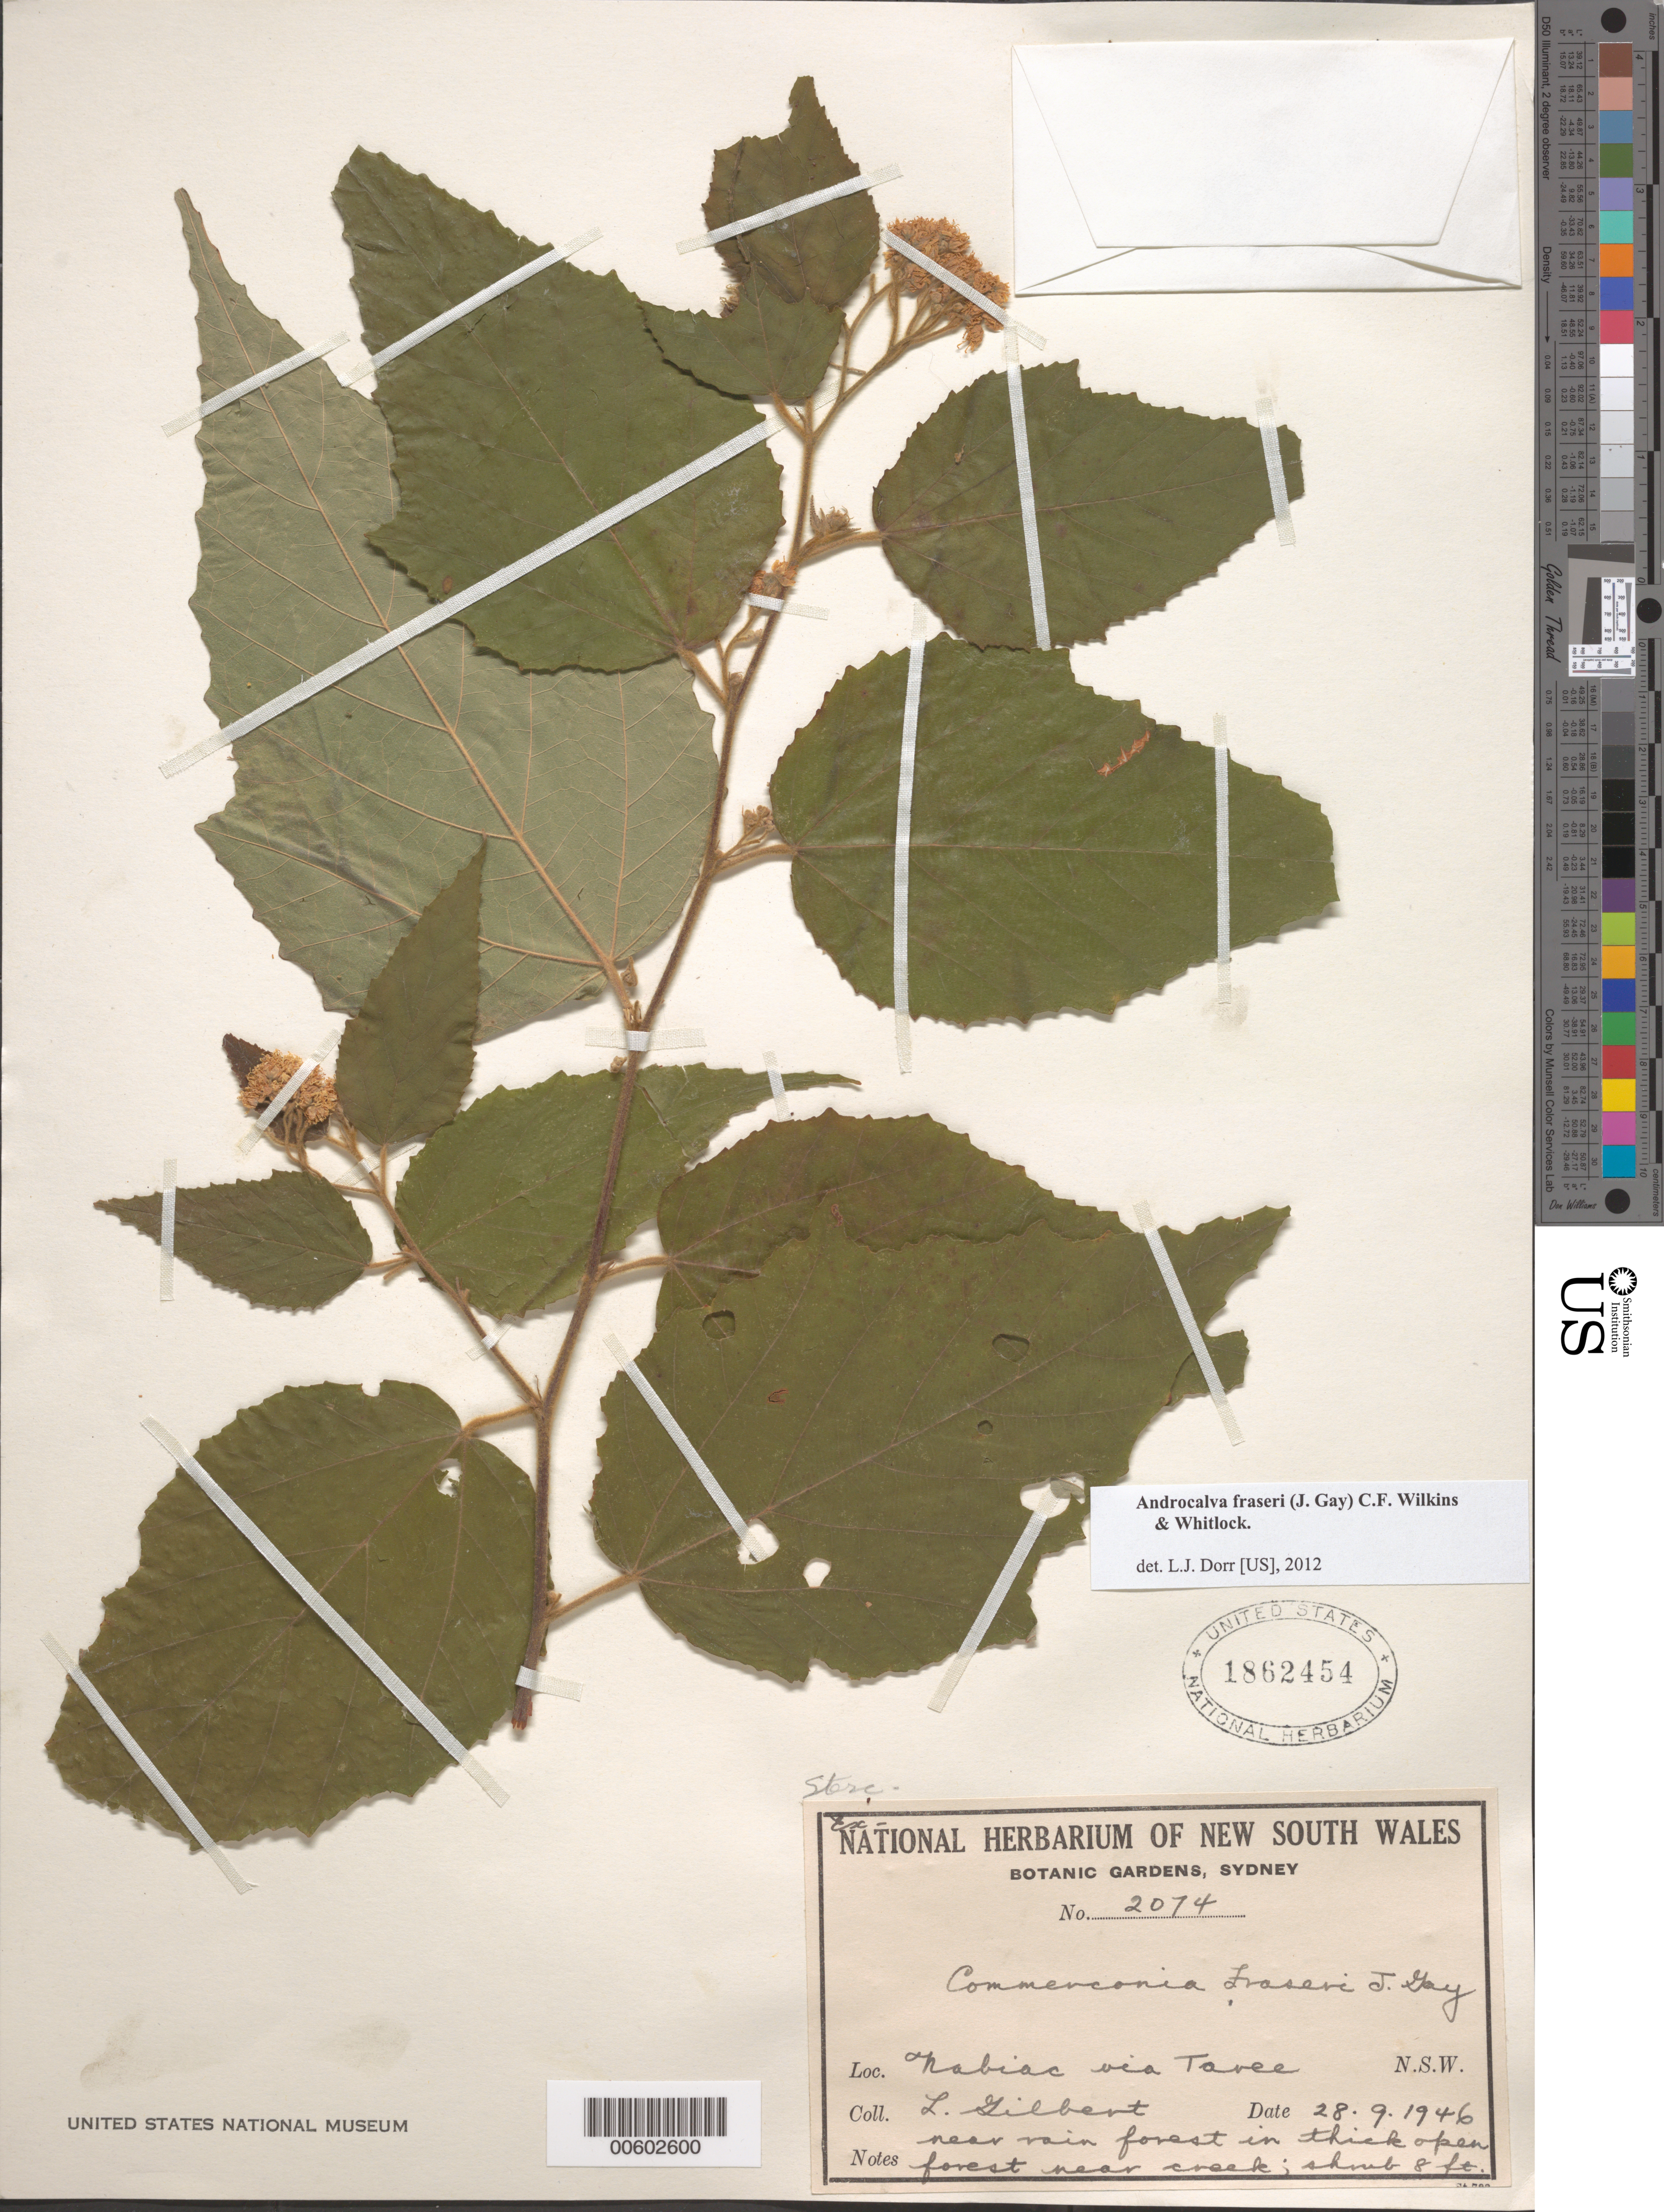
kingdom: Plantae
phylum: Tracheophyta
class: Magnoliopsida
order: Malvales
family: Malvaceae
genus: Commersonia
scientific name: Commersonia fraseri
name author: J. Gay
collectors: L. Gilbert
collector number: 2074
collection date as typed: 28 Sep 1946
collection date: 1946-09-28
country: Australia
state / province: New South Wales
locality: Nabiac via Taree.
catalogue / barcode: US 2074